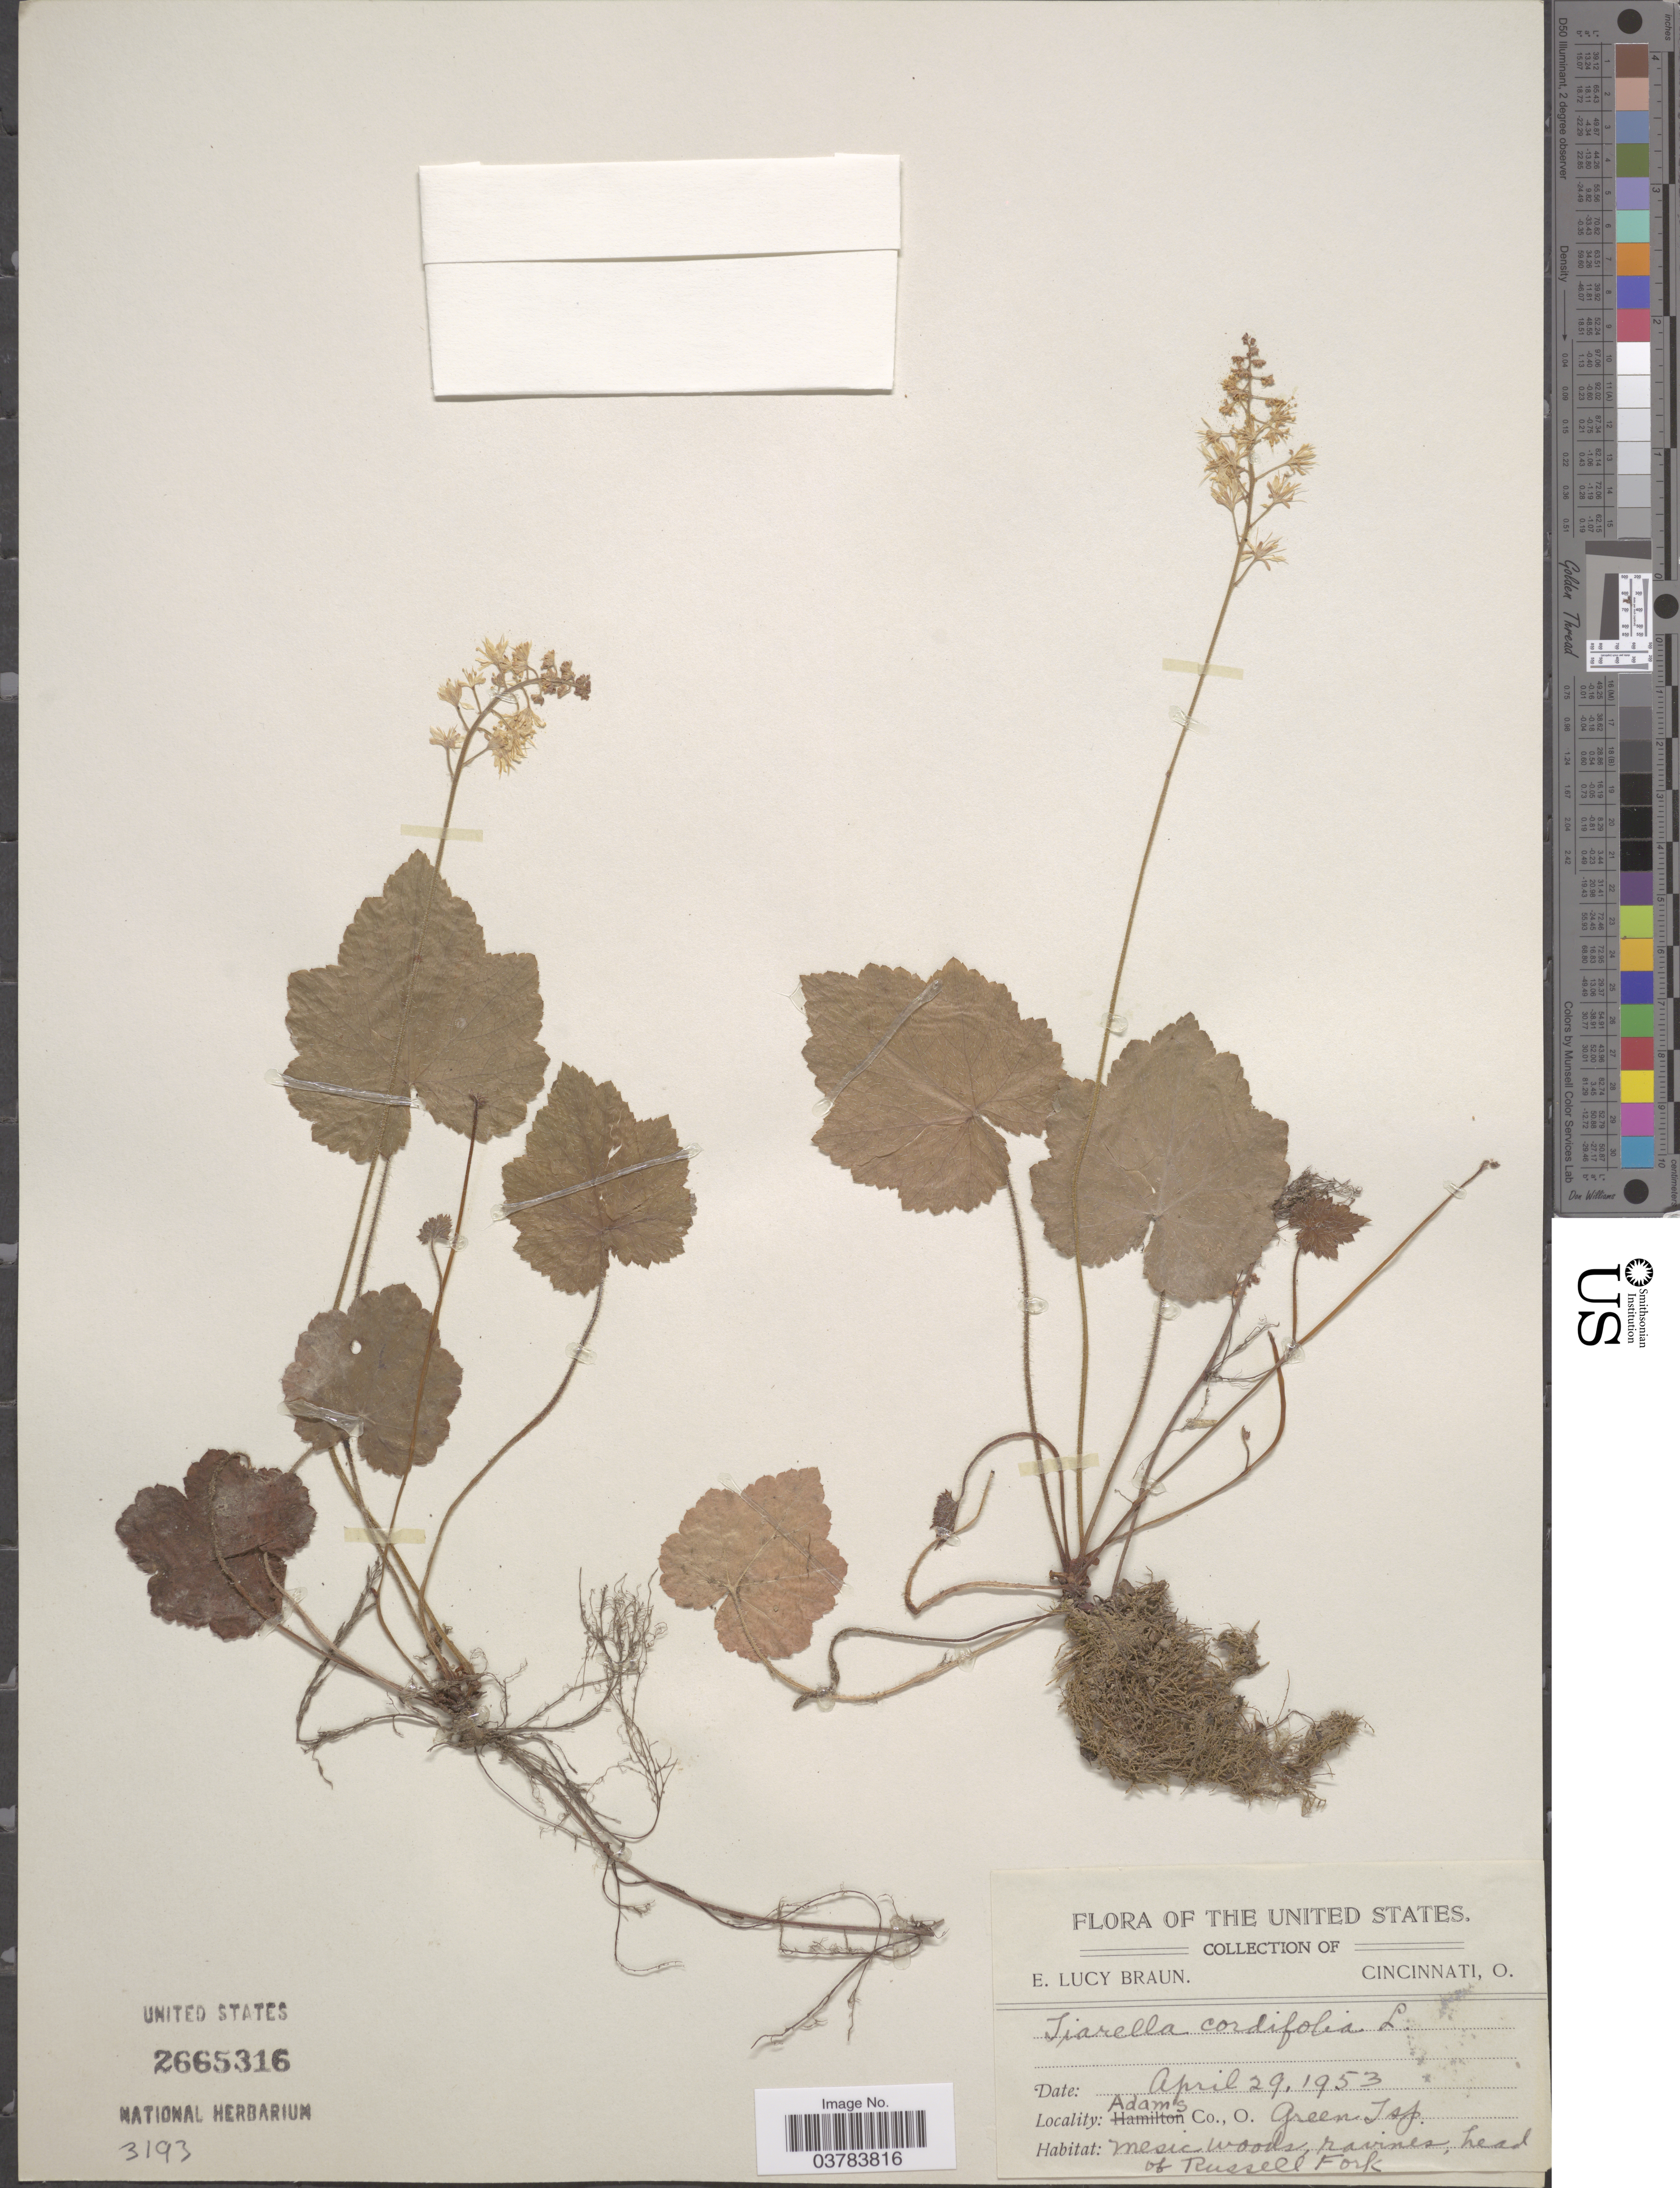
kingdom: Plantae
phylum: Tracheophyta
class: Magnoliopsida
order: Saxifragales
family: Saxifragaceae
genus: Tiarella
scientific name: Tiarella cordifolia var. typica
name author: Lakela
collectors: E. L. Braun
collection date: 1953-04-29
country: United States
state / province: Ohio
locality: Adams Co., Green Tsp. Mesic woods ravines, head of Russell Fork.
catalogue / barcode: US 2665316